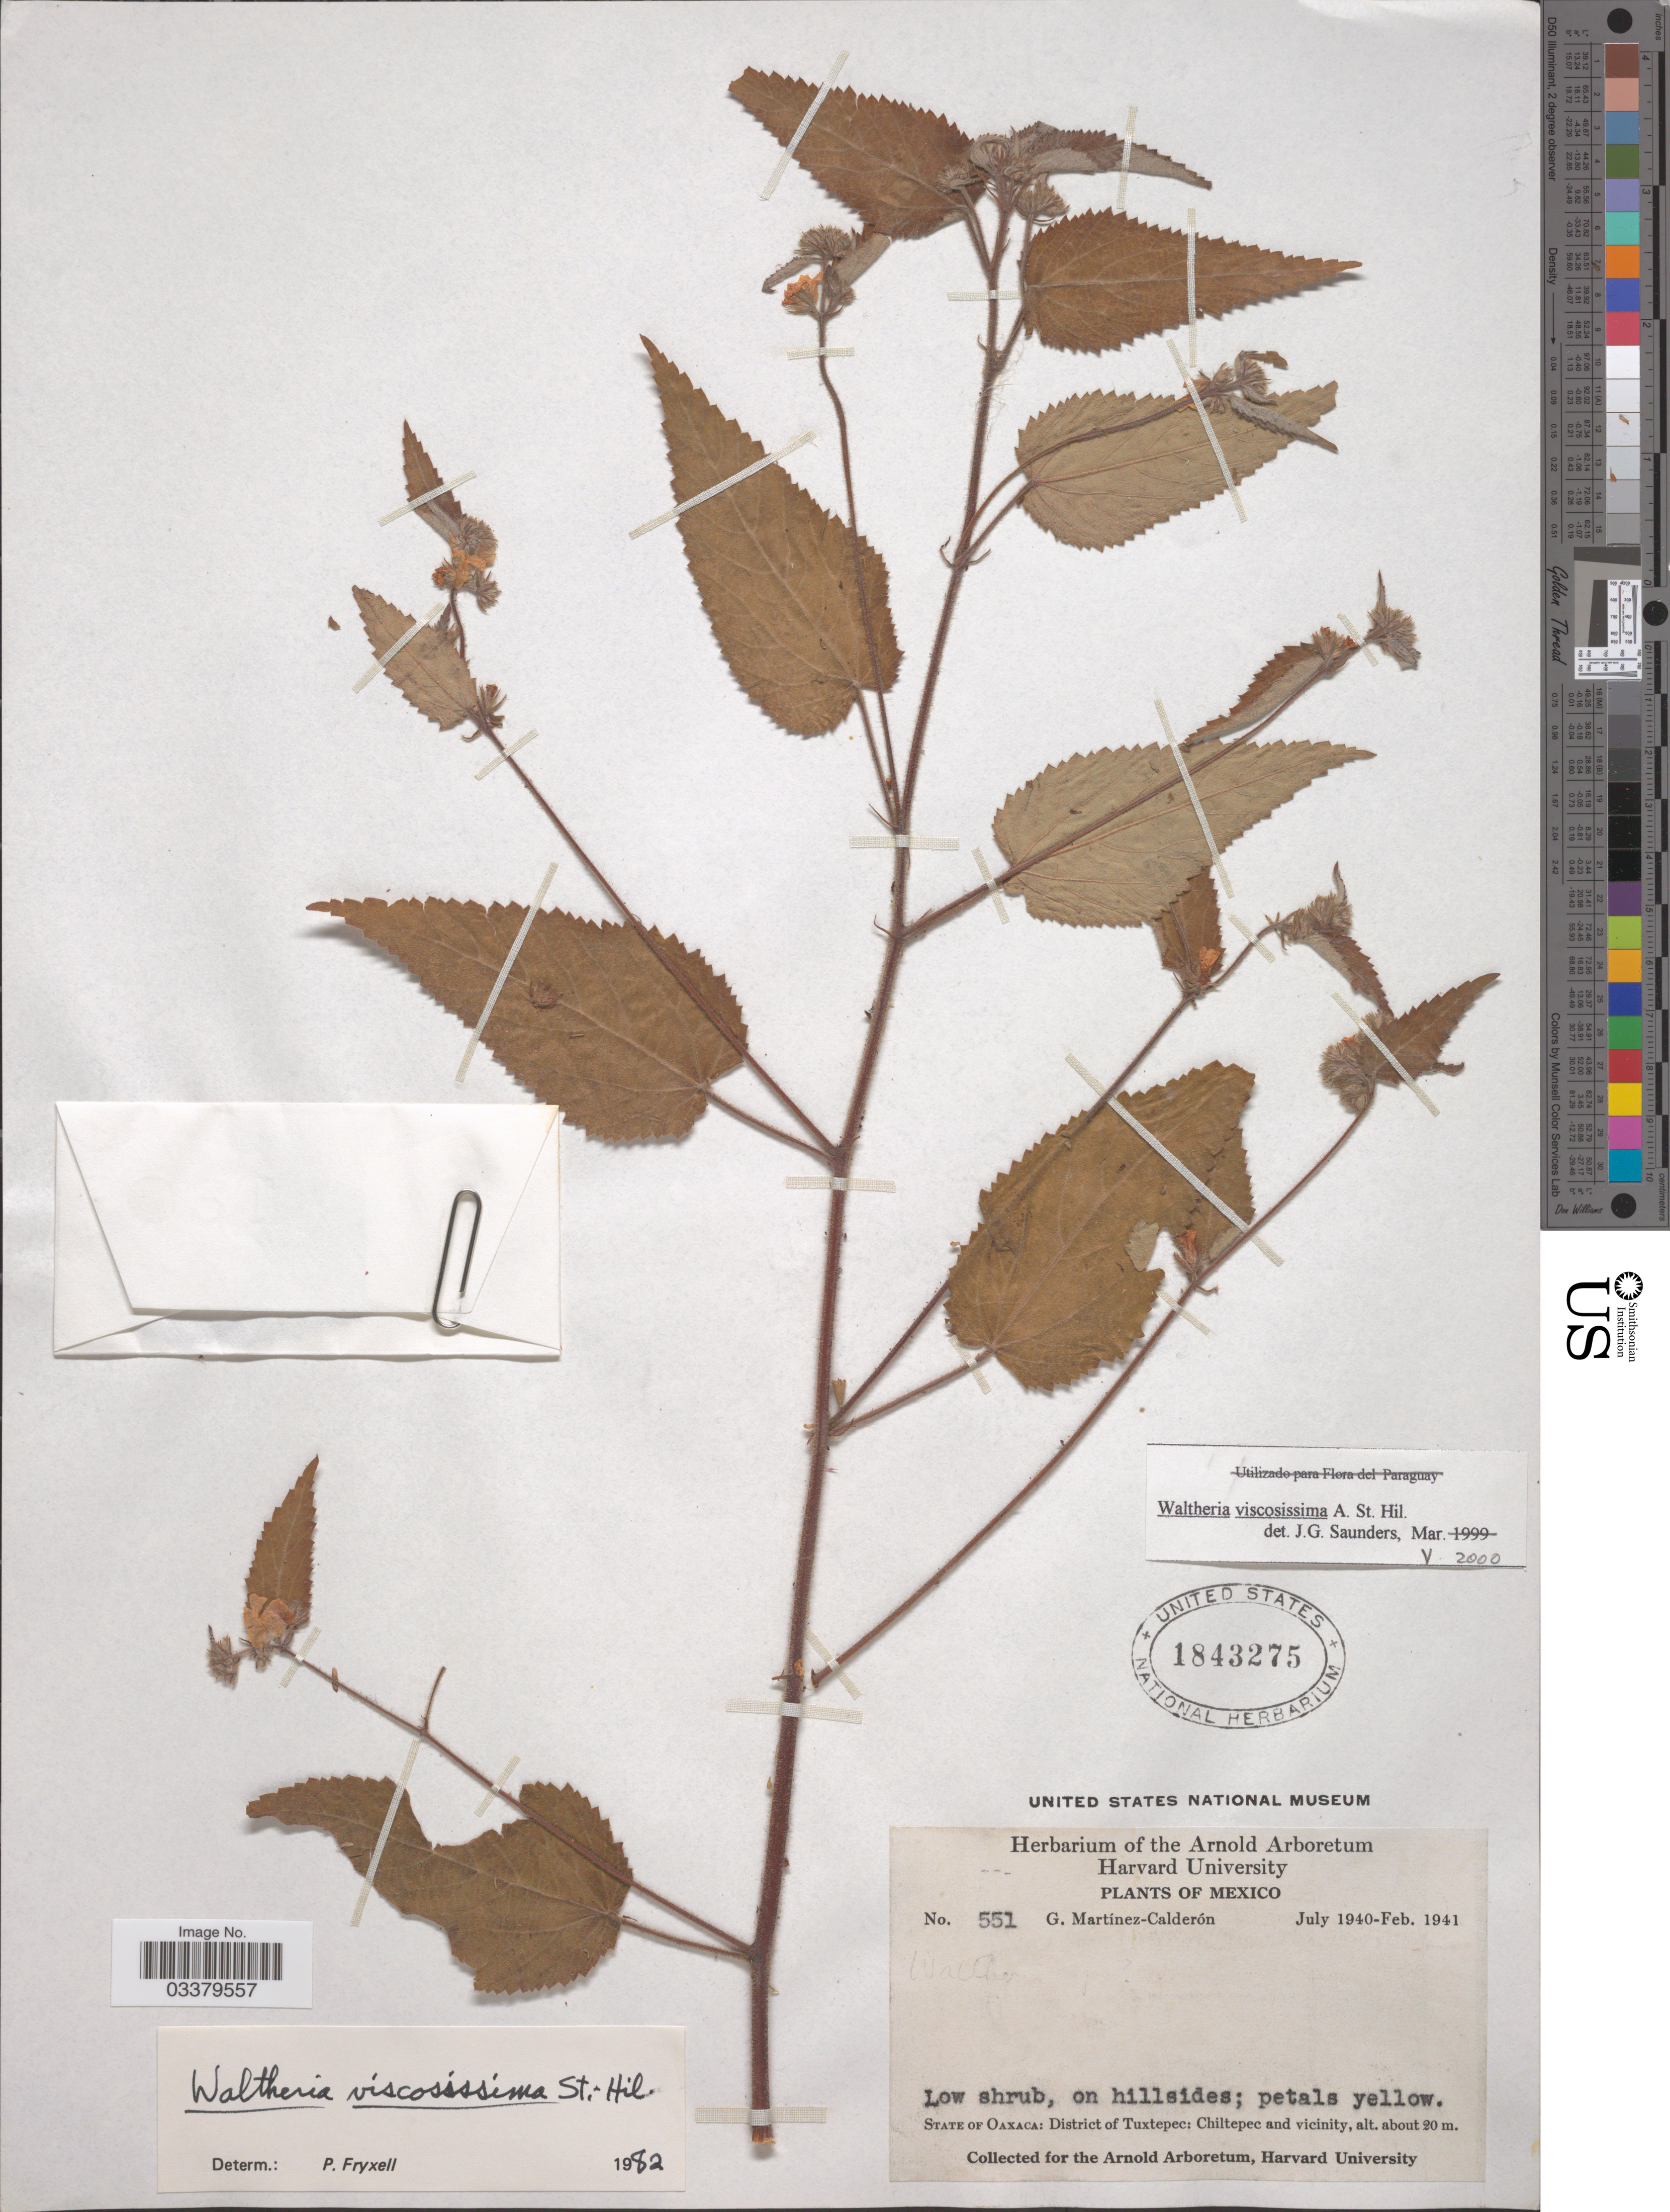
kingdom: Plantae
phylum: Tracheophyta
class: Magnoliopsida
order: Malvales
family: Malvaceae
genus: Waltheria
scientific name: Waltheria viscosissima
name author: A. St.-Hil.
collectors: G. Martínez Calderón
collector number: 551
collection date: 1940-07/1941-02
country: Mexico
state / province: Oaxaca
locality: District of Tuxtepec: Chiltepec and vicinity.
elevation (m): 20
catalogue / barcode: US 1843275